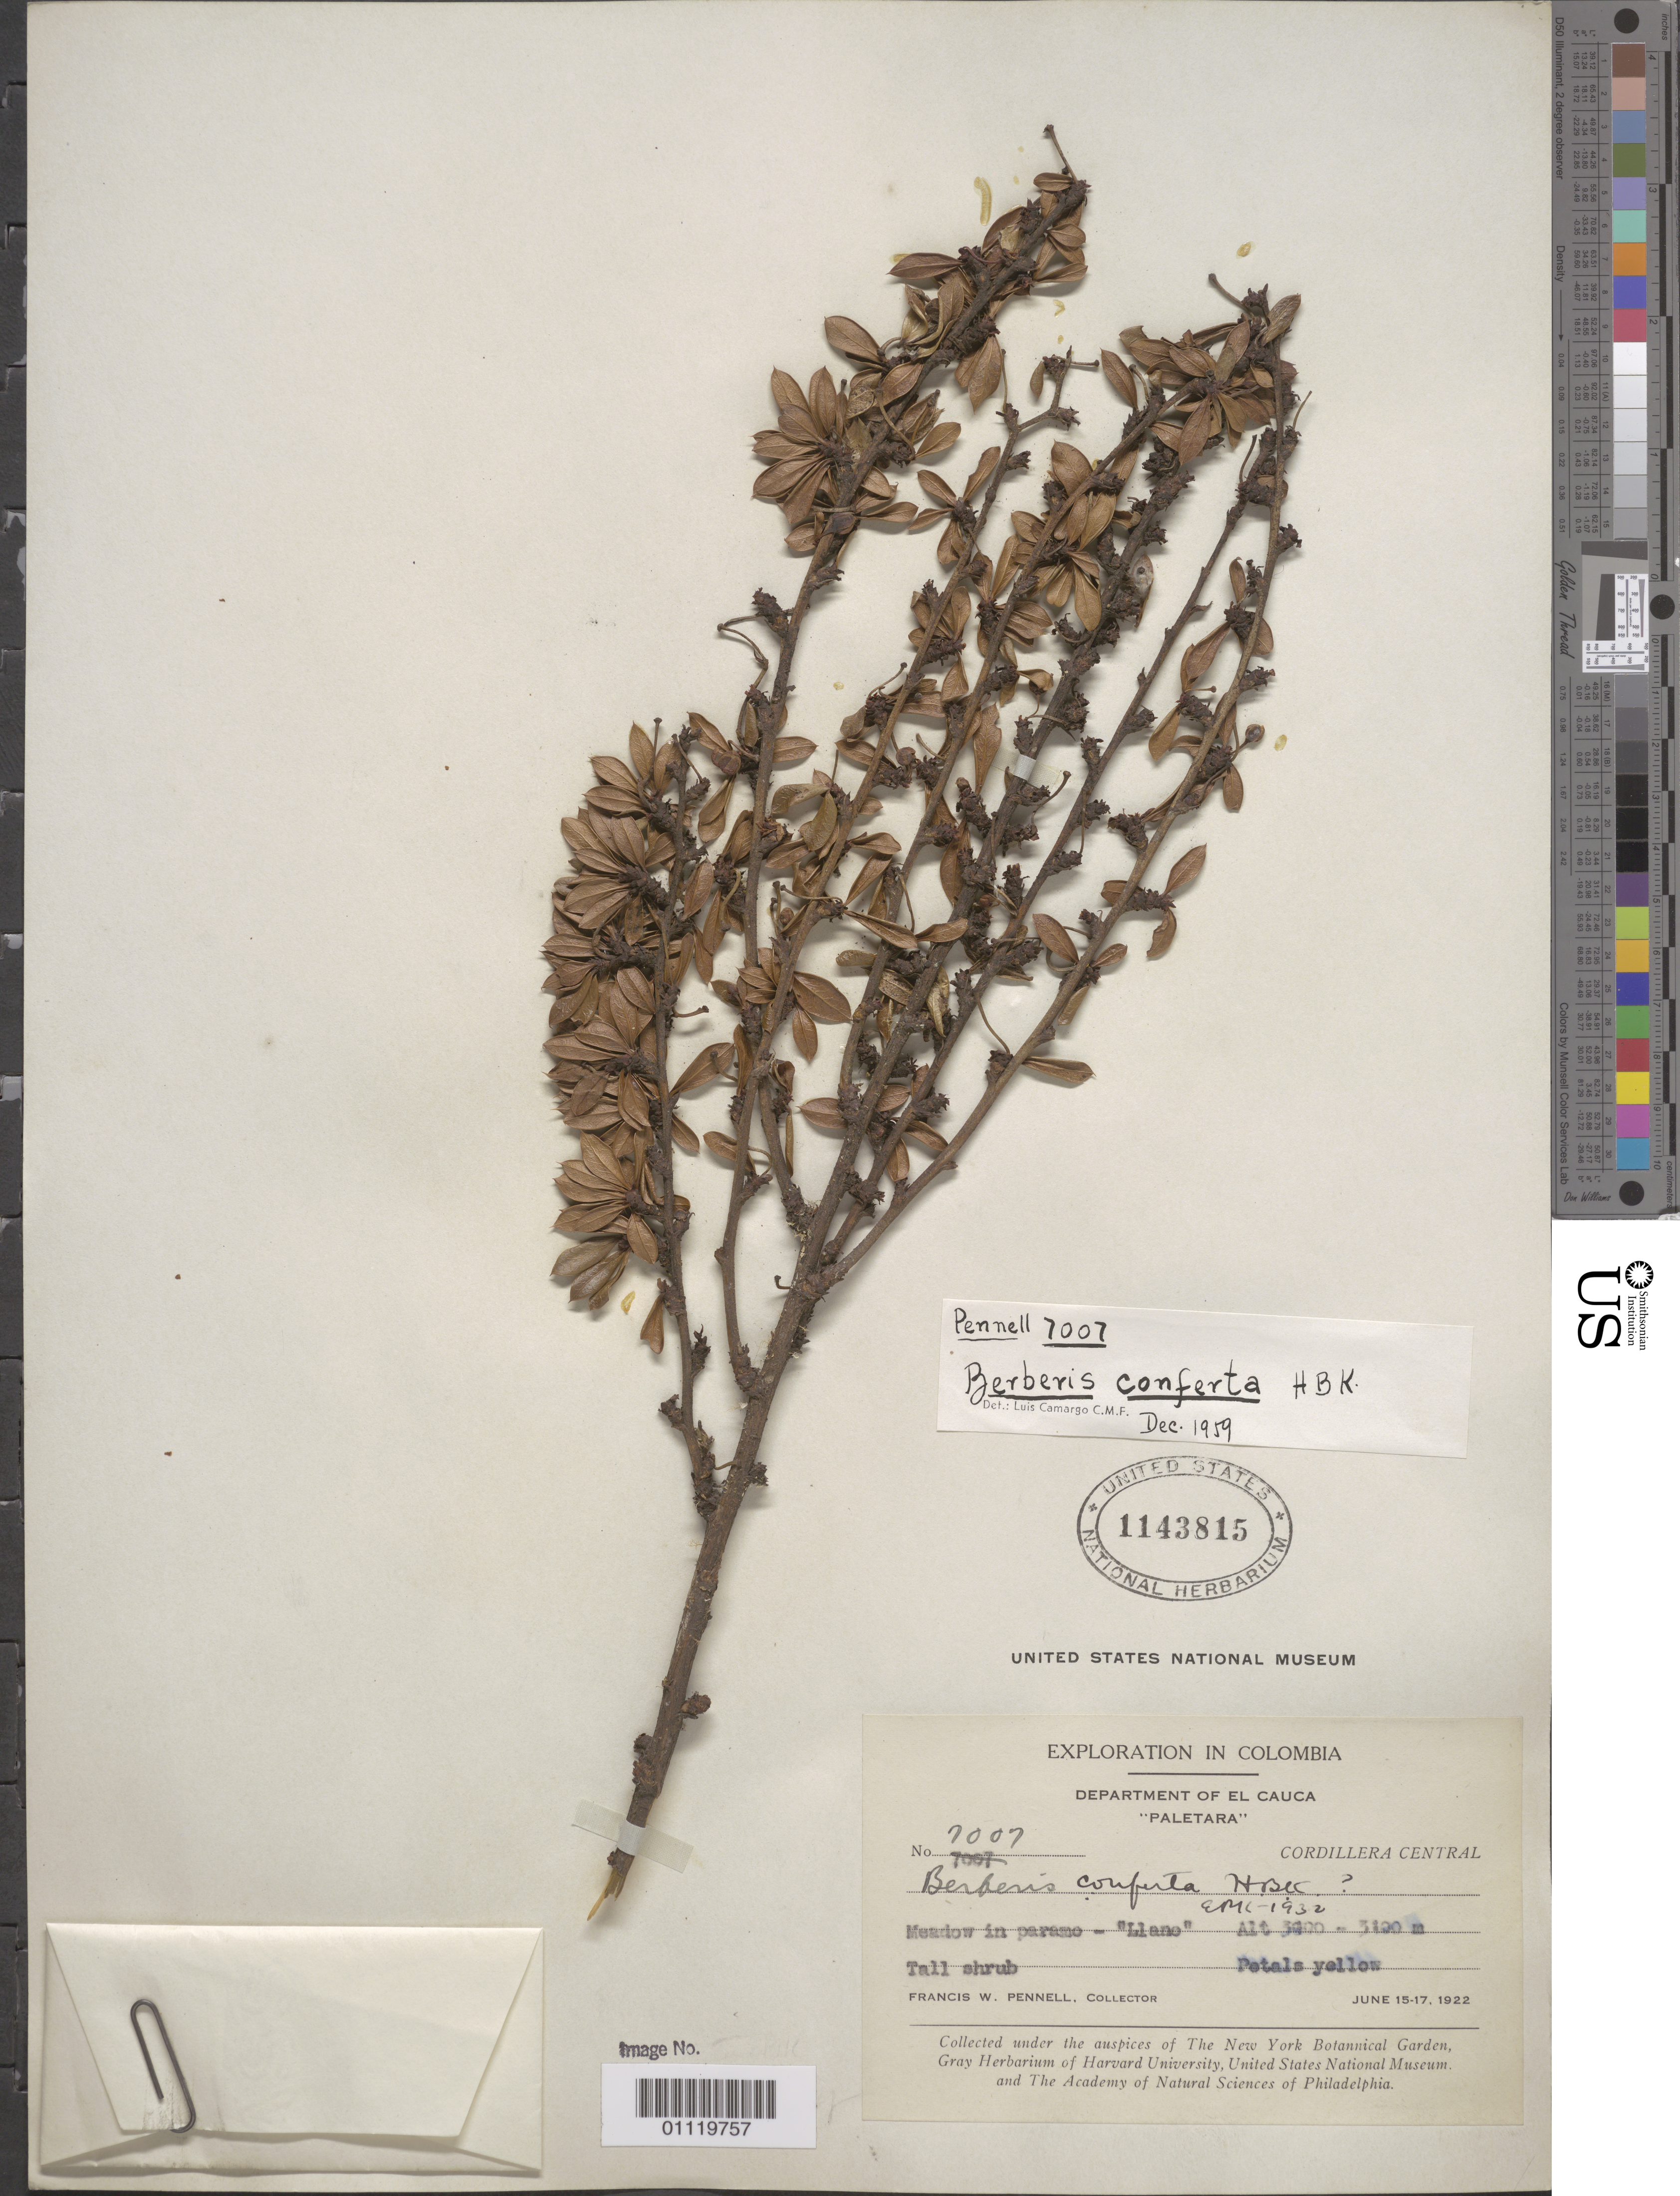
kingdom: Plantae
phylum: Tracheophyta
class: Magnoliopsida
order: Ranunculales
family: Berberidaceae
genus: Berberis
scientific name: Berberis lutea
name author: Ruiz & Pav.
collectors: F. W. Pennell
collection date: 1922-06-15/1922-06-17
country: Colombia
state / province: Cauca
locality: Central Cordillera. Paletara. Meadow in paramo, or "Llano."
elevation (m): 3000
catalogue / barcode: US 1143815